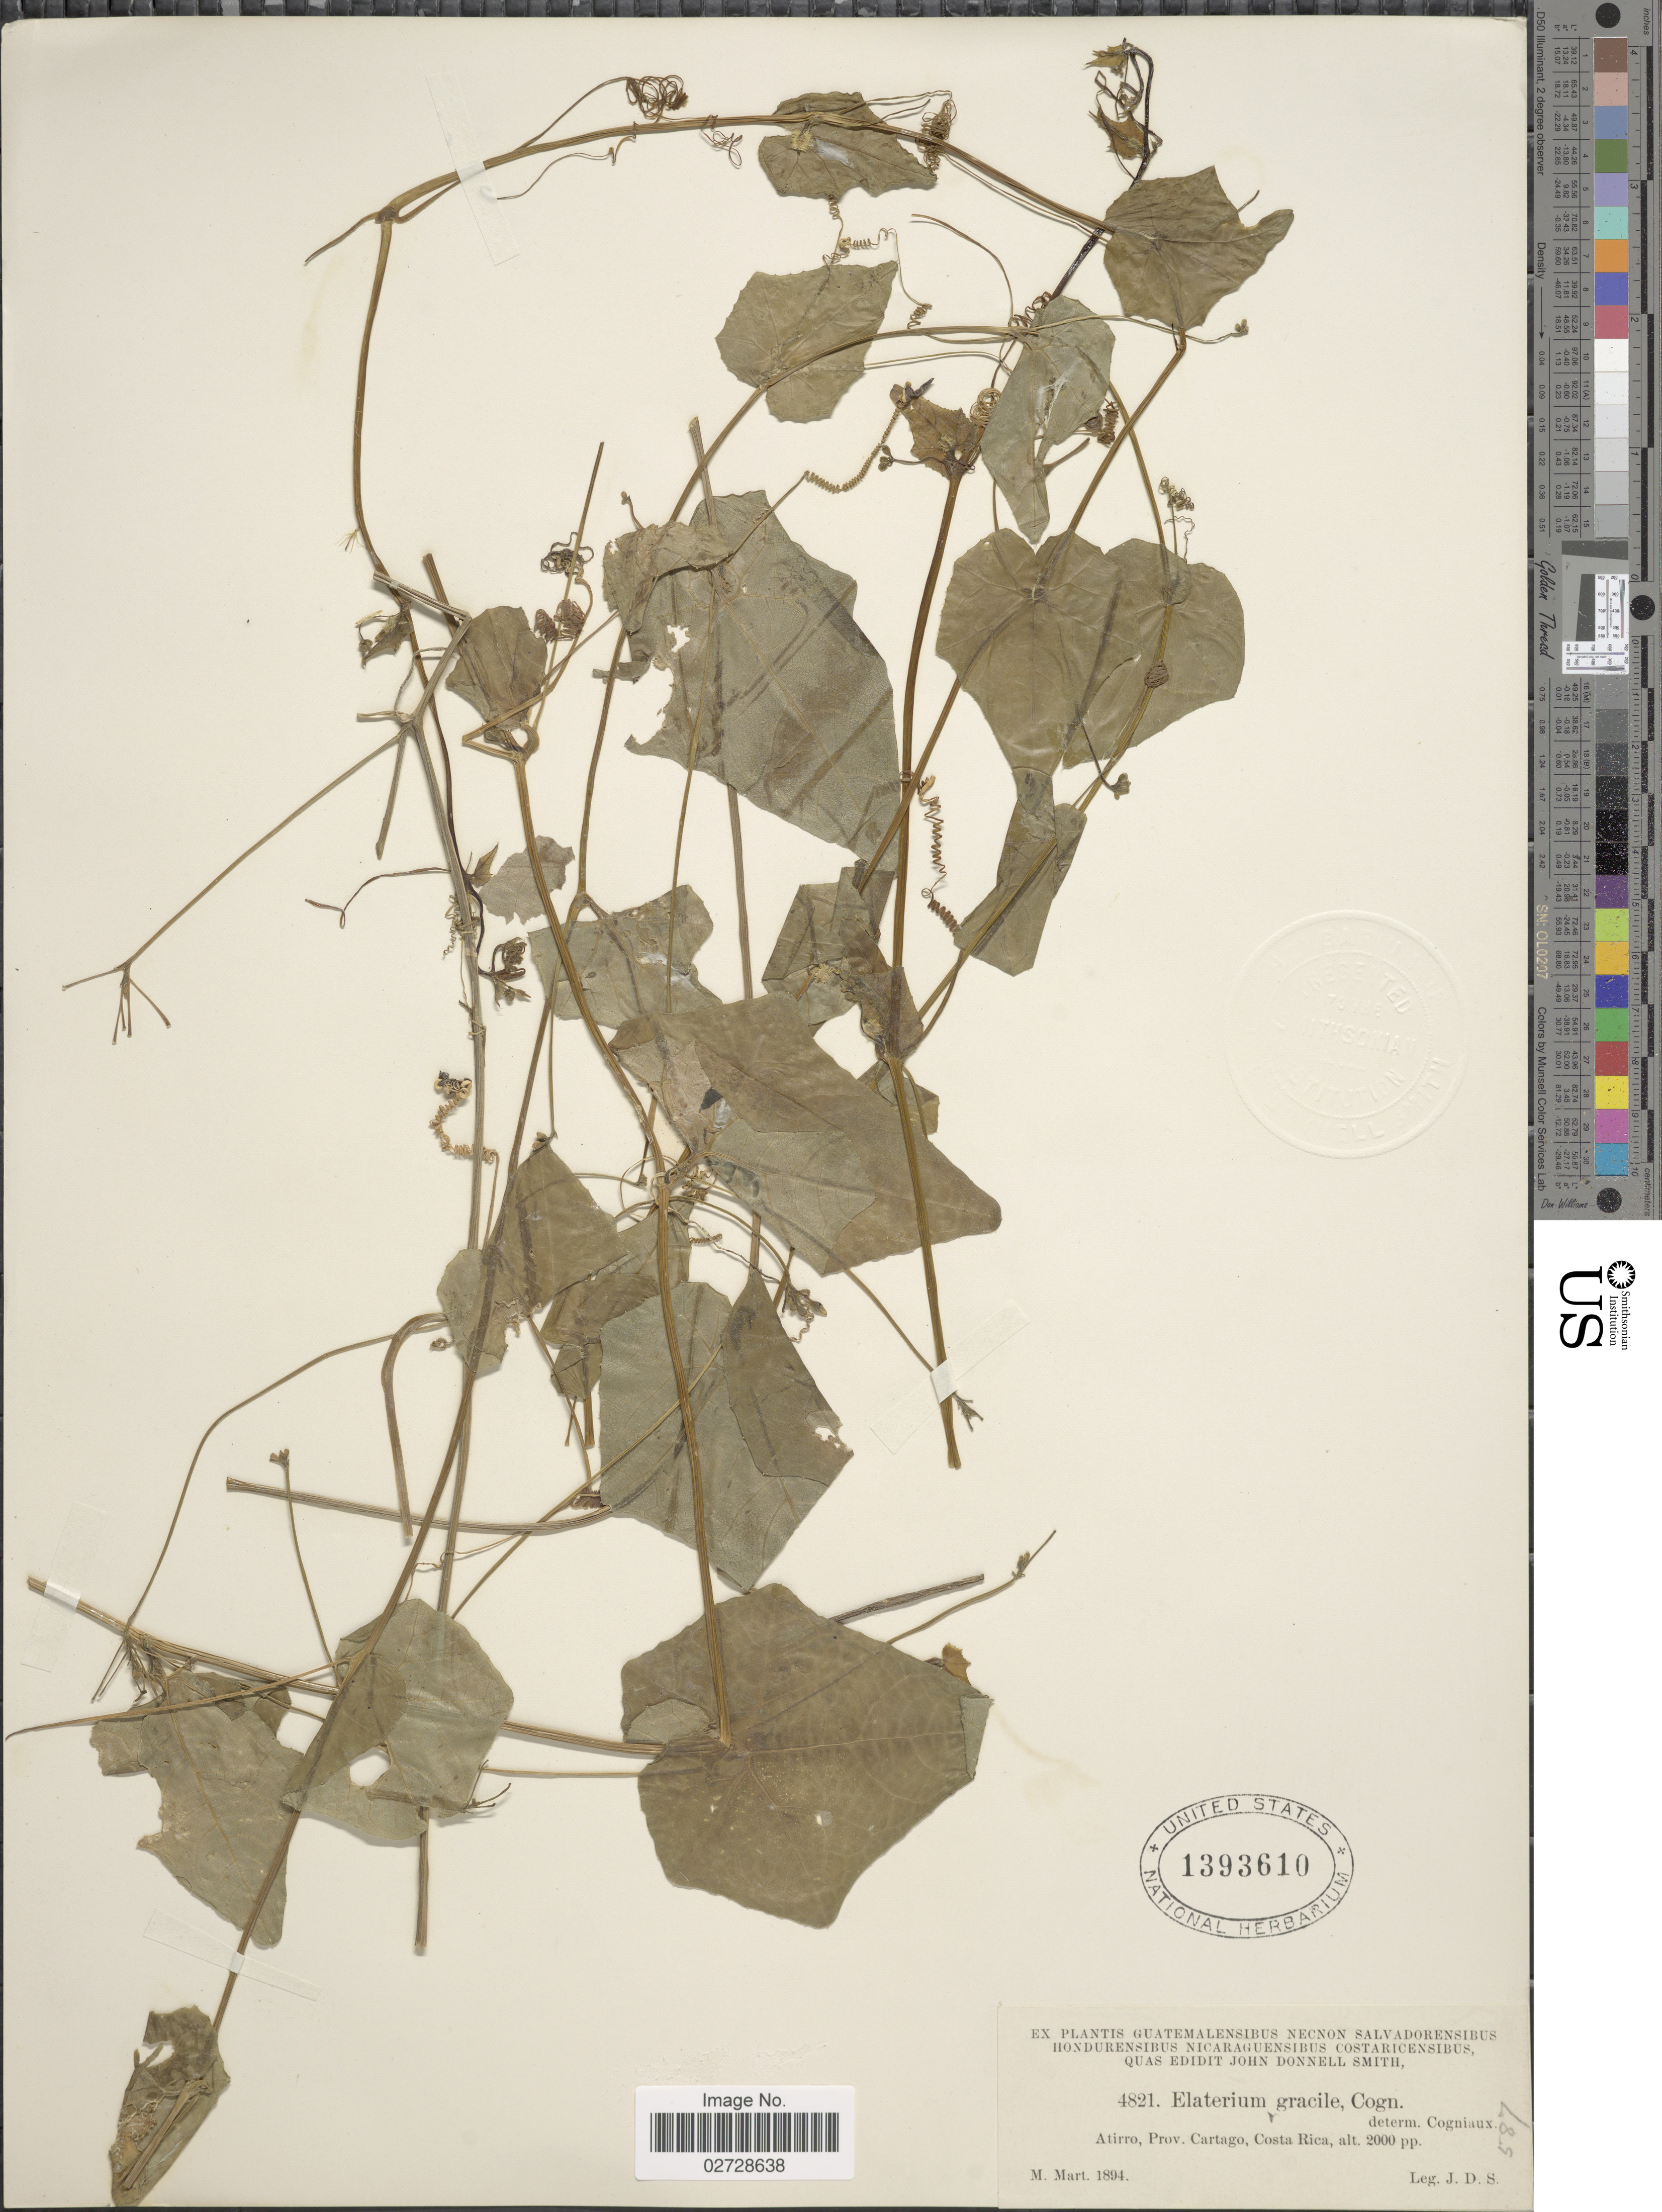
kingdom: Plantae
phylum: Tracheophyta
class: Magnoliopsida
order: Cucurbitales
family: Cucurbitaceae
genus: Cyclanthera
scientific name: Cyclanthera carthagenensis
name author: (Jacq.) H. Schaef. & S.S. Renner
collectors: J. Donnell Smith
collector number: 4821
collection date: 1894-03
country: Costa Rica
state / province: Cartago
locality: Atirro.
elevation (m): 610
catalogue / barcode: US 1393610